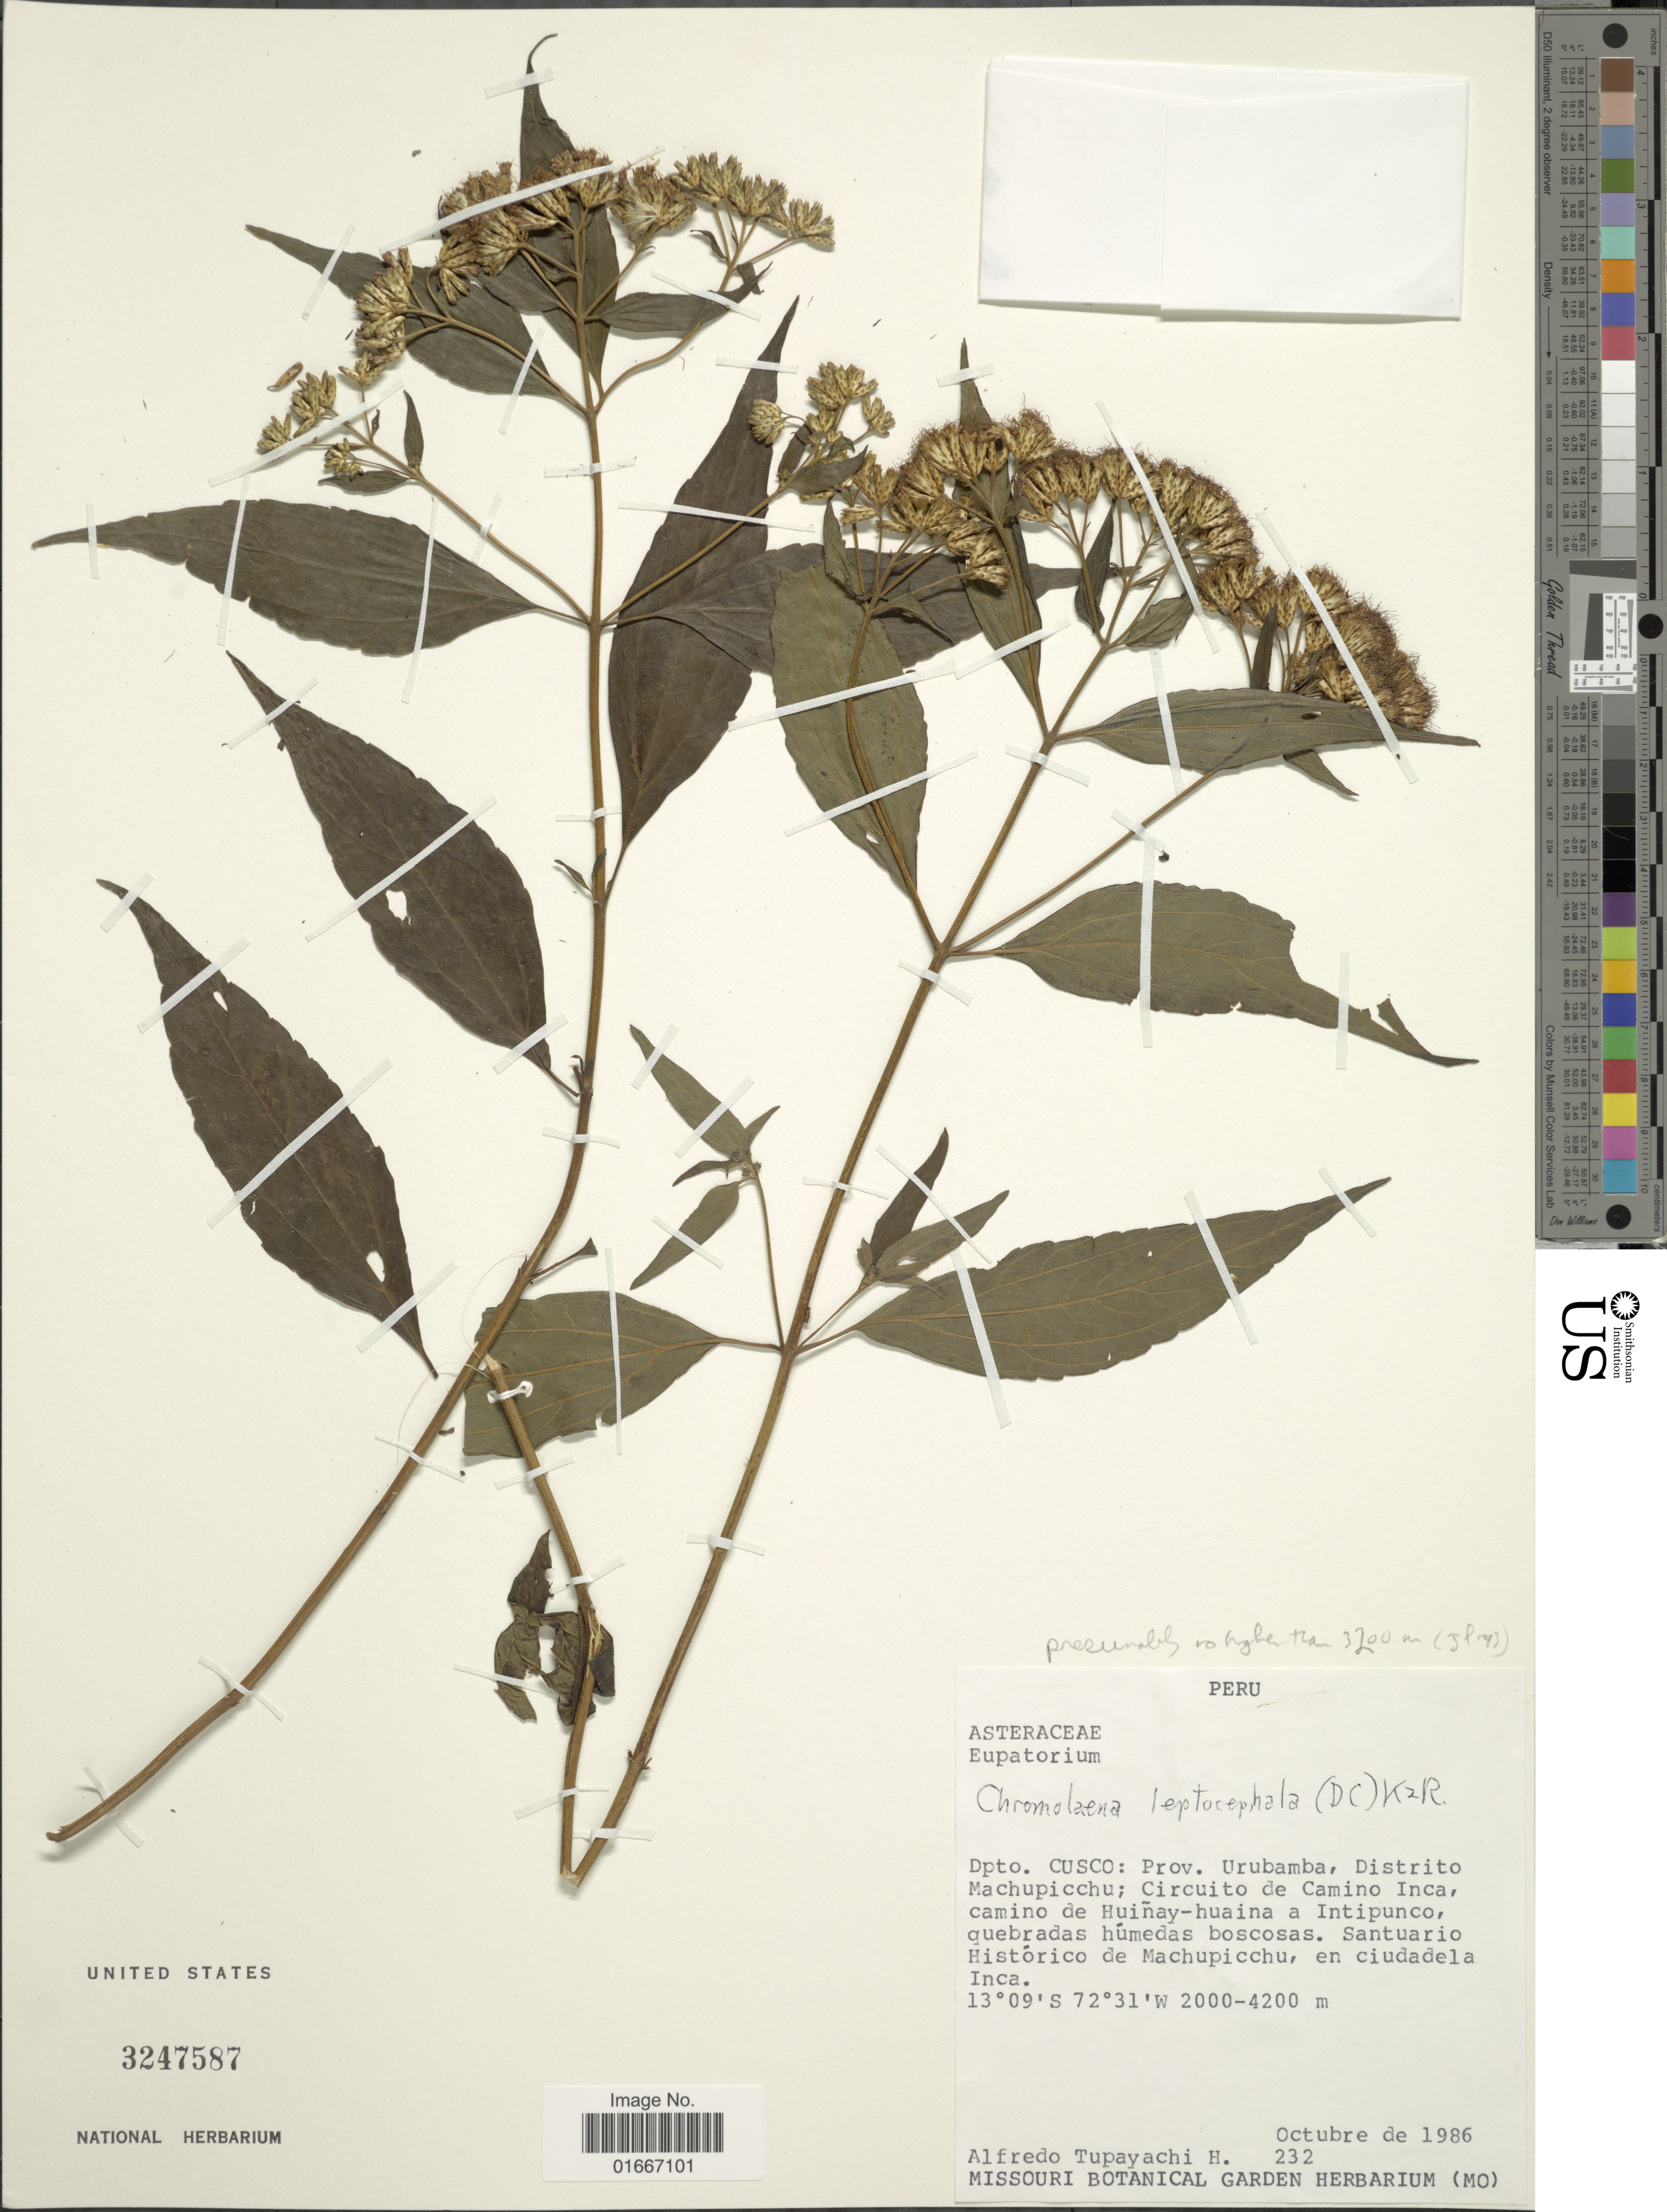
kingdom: Plantae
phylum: Tracheophyta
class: Magnoliopsida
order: Asterales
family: Asteraceae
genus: Chromolaena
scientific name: Chromolaena leptocephala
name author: (DC.) R.M. King & H. Rob.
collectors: A. Tupayachi H.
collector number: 232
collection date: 1986-10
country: Peru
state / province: Cusco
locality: Peru. Dpto. Cusco: Prov. Urubamba, Distrito Machupiccu; Circuito de Camino Inca, camino de Huinay-huaina a Intipunco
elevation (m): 2000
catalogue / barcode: US 3247587